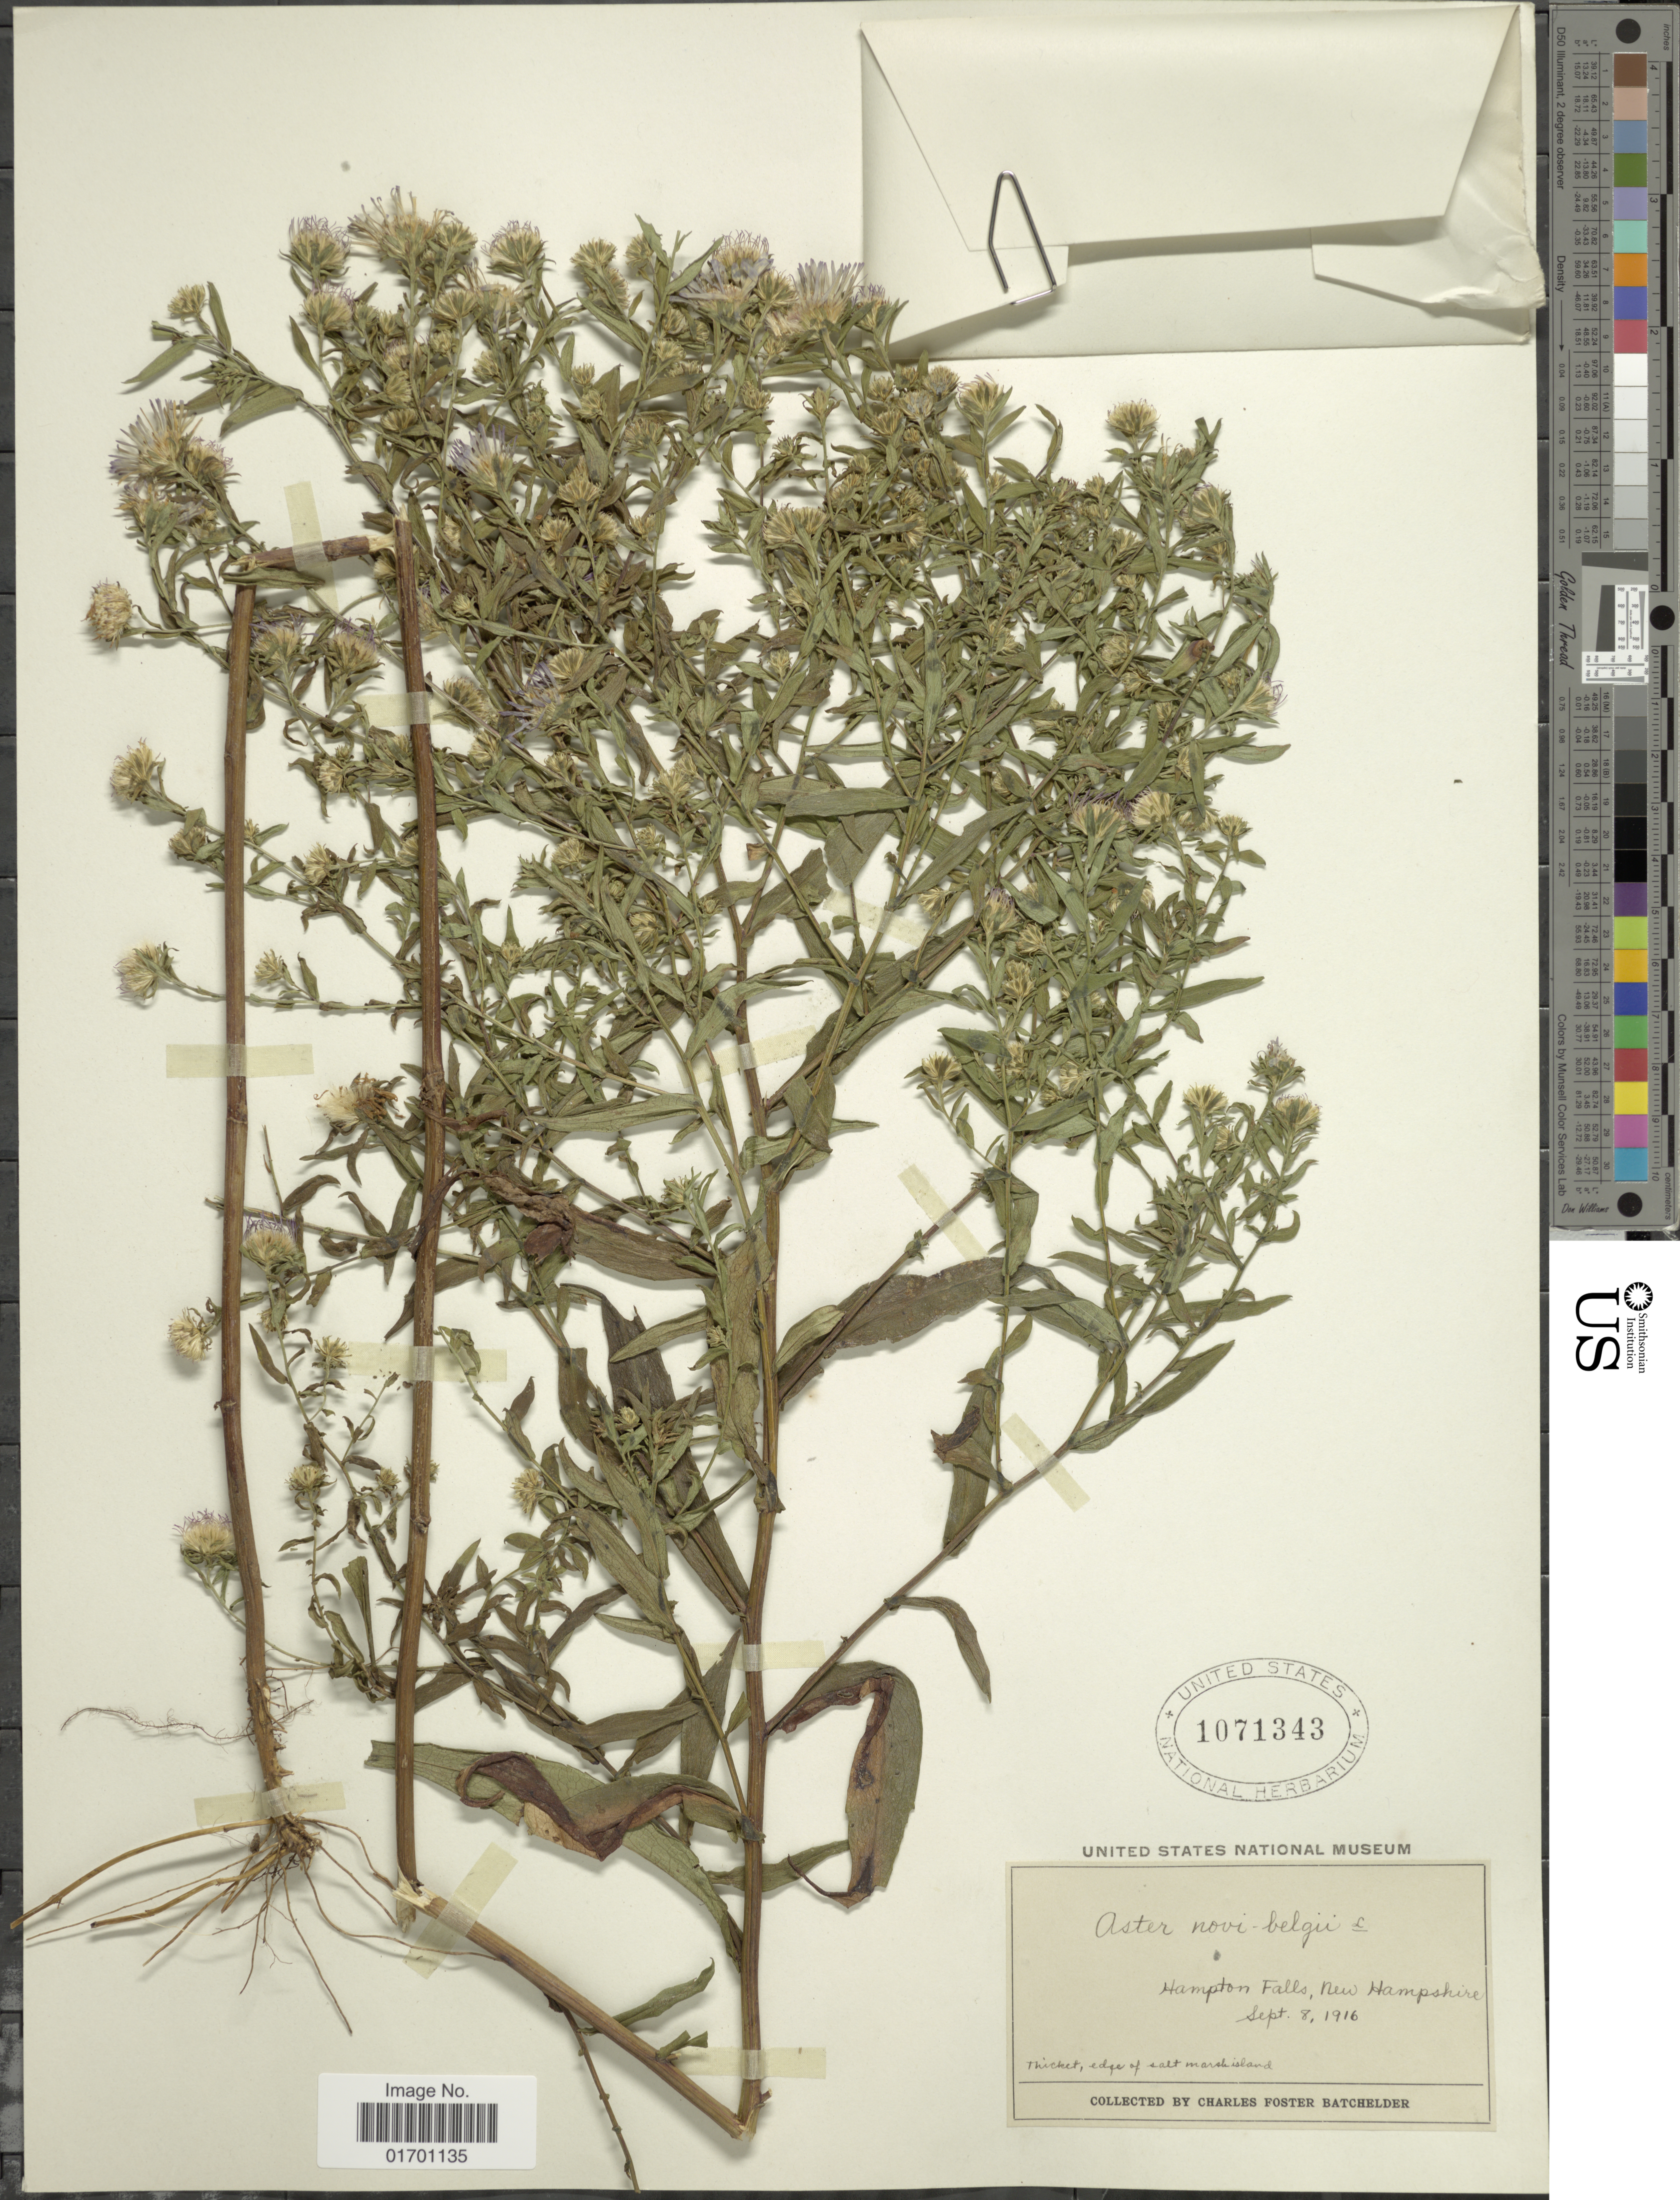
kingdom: Plantae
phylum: Tracheophyta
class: Magnoliopsida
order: Asterales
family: Asteraceae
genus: Symphyotrichum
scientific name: Symphyotrichum novi-belgii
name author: (L.) G.L. Nesom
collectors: C. Batchelder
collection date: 1916-09-08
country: United States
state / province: New Hampshire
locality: Hampton Falls, Thicket, edge of salt marsh Island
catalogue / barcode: US 1071343